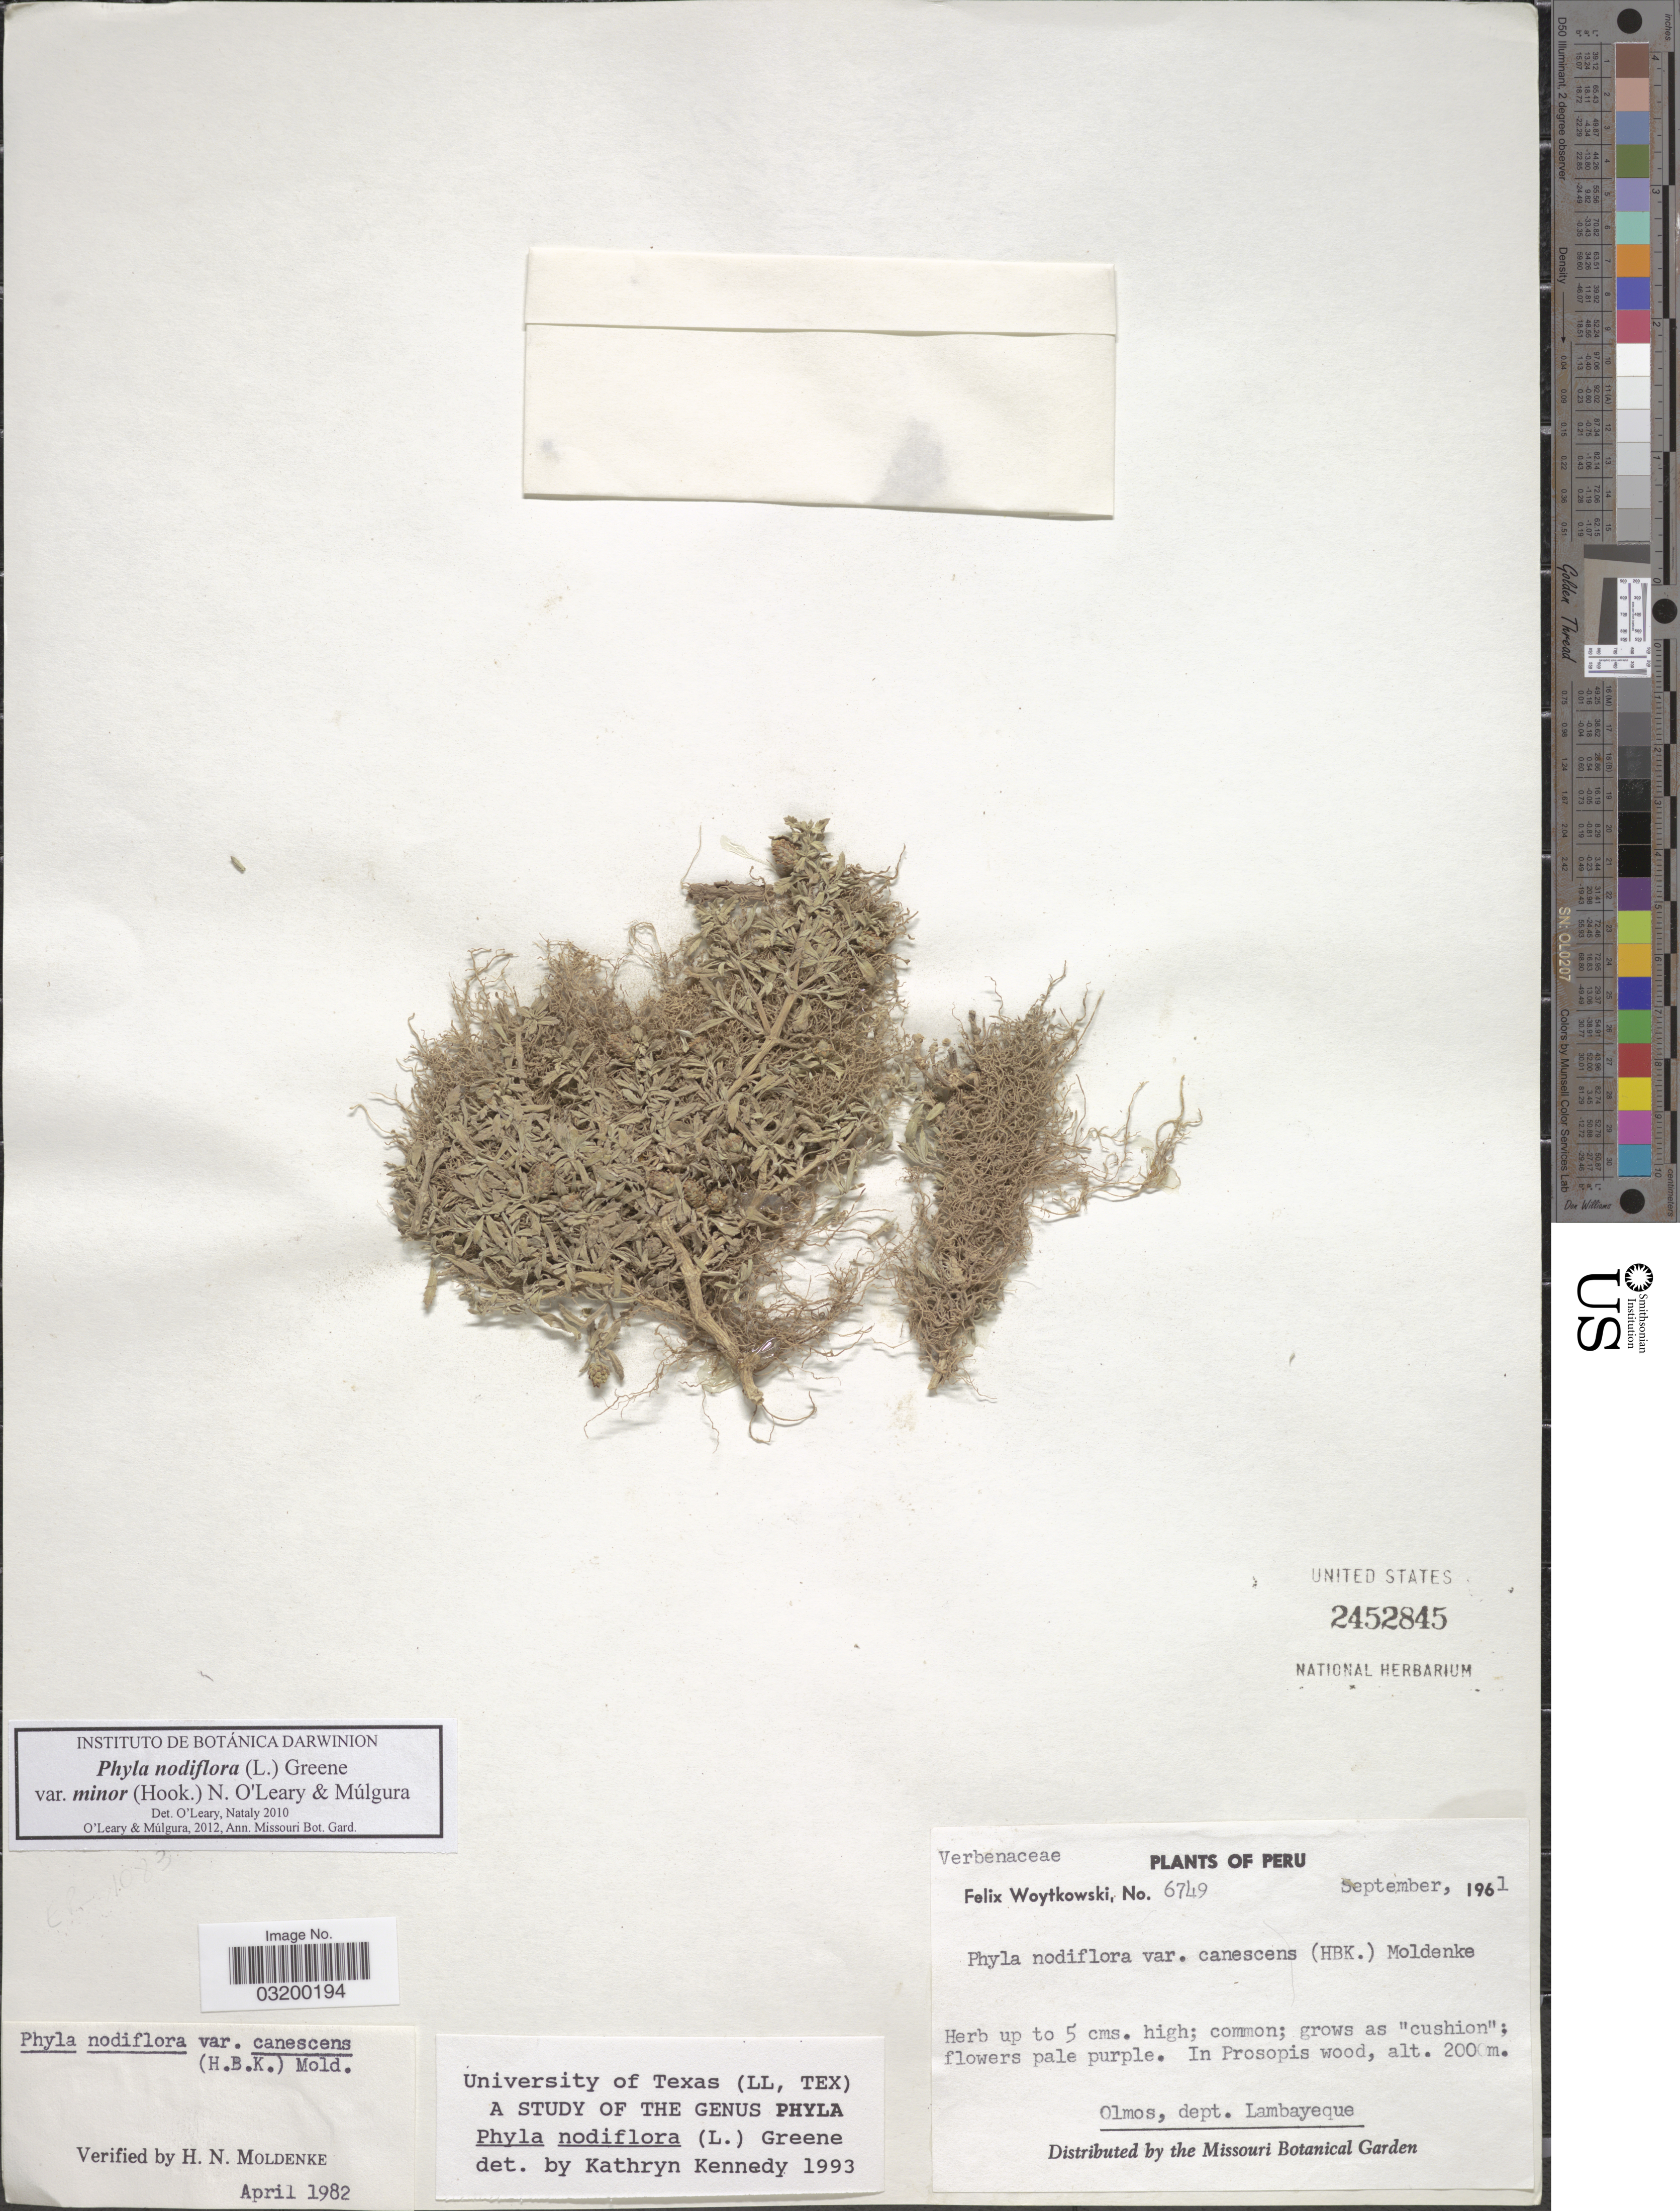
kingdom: Plantae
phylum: Tracheophyta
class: Magnoliopsida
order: Lamiales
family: Verbenaceae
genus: Phyla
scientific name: Phyla nodiflora var. minor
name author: (Hook.) N. O'Leary & Mulgura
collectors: F. Woytkowski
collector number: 6749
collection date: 1961-09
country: Peru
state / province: Lambayeque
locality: Olmos, dept. Lambayeque.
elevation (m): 2000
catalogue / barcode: US 2452845